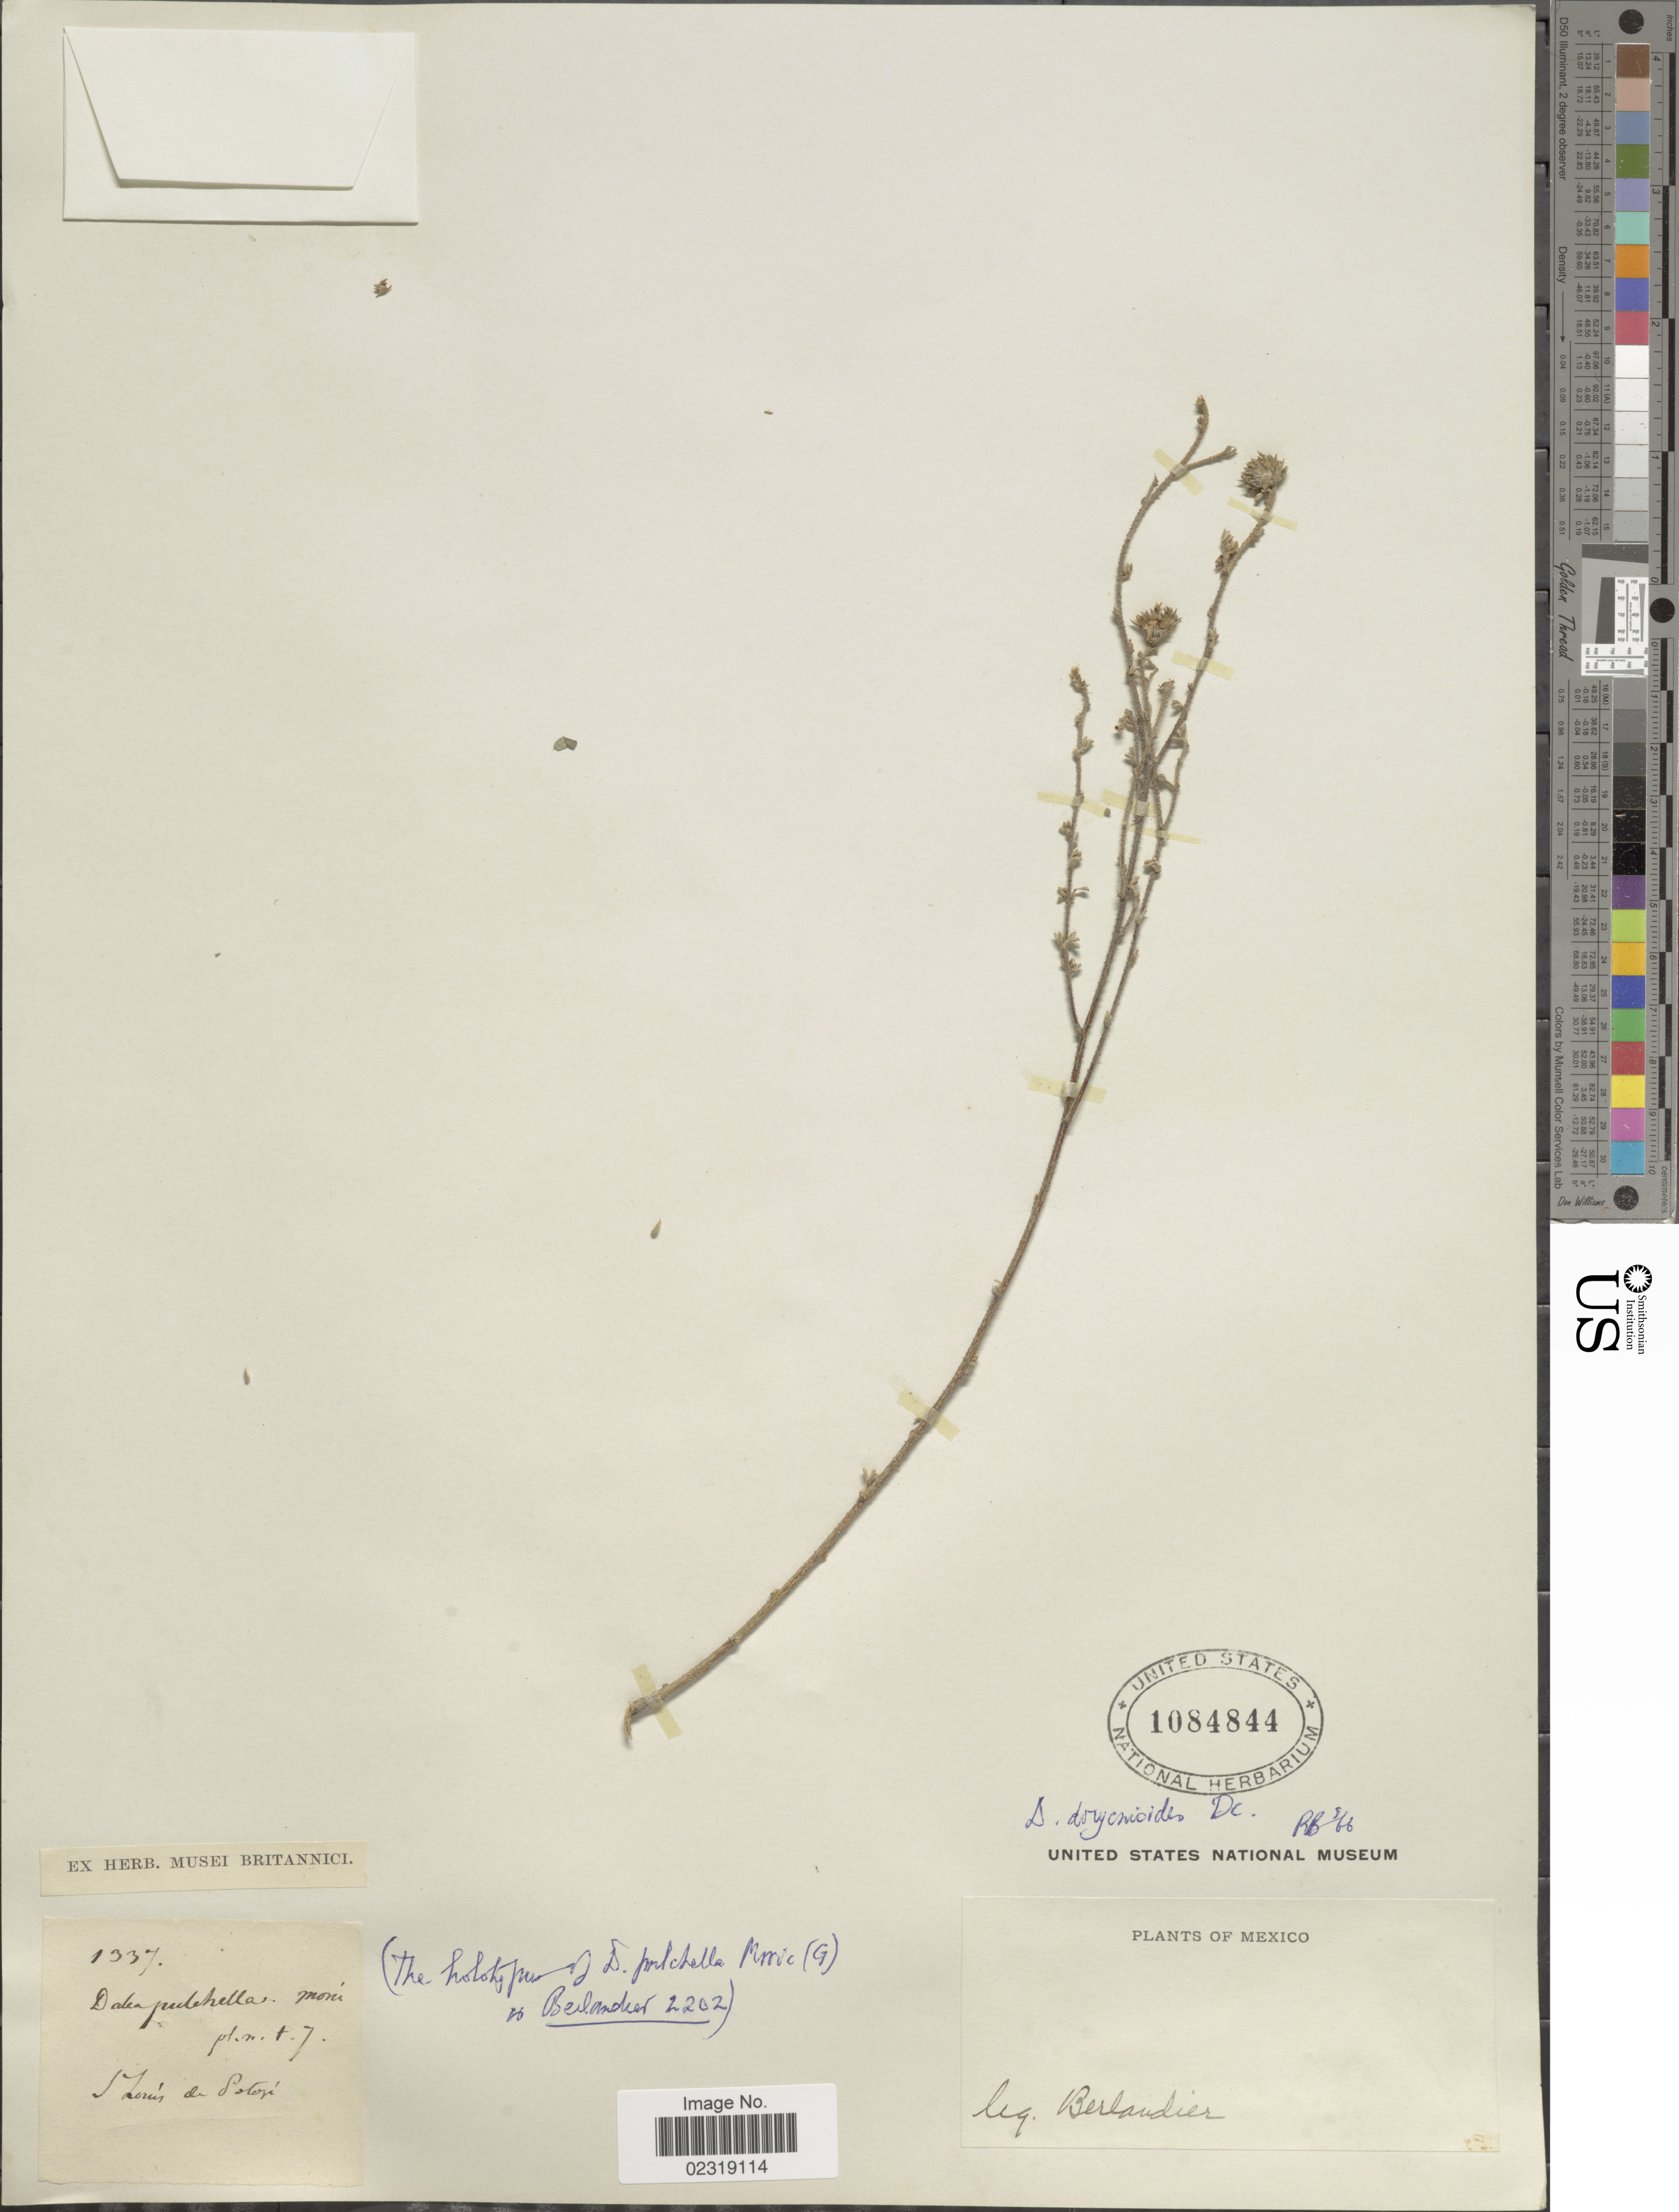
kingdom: Plantae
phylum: Tracheophyta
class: Magnoliopsida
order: Fabales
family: Fabaceae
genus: Dalea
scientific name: Dalea dorycnioides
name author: DC.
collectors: J. L. Berlandier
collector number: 1337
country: Mexico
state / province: San Luis Potosí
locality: S Louis de Potosi.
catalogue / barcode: US 1084844